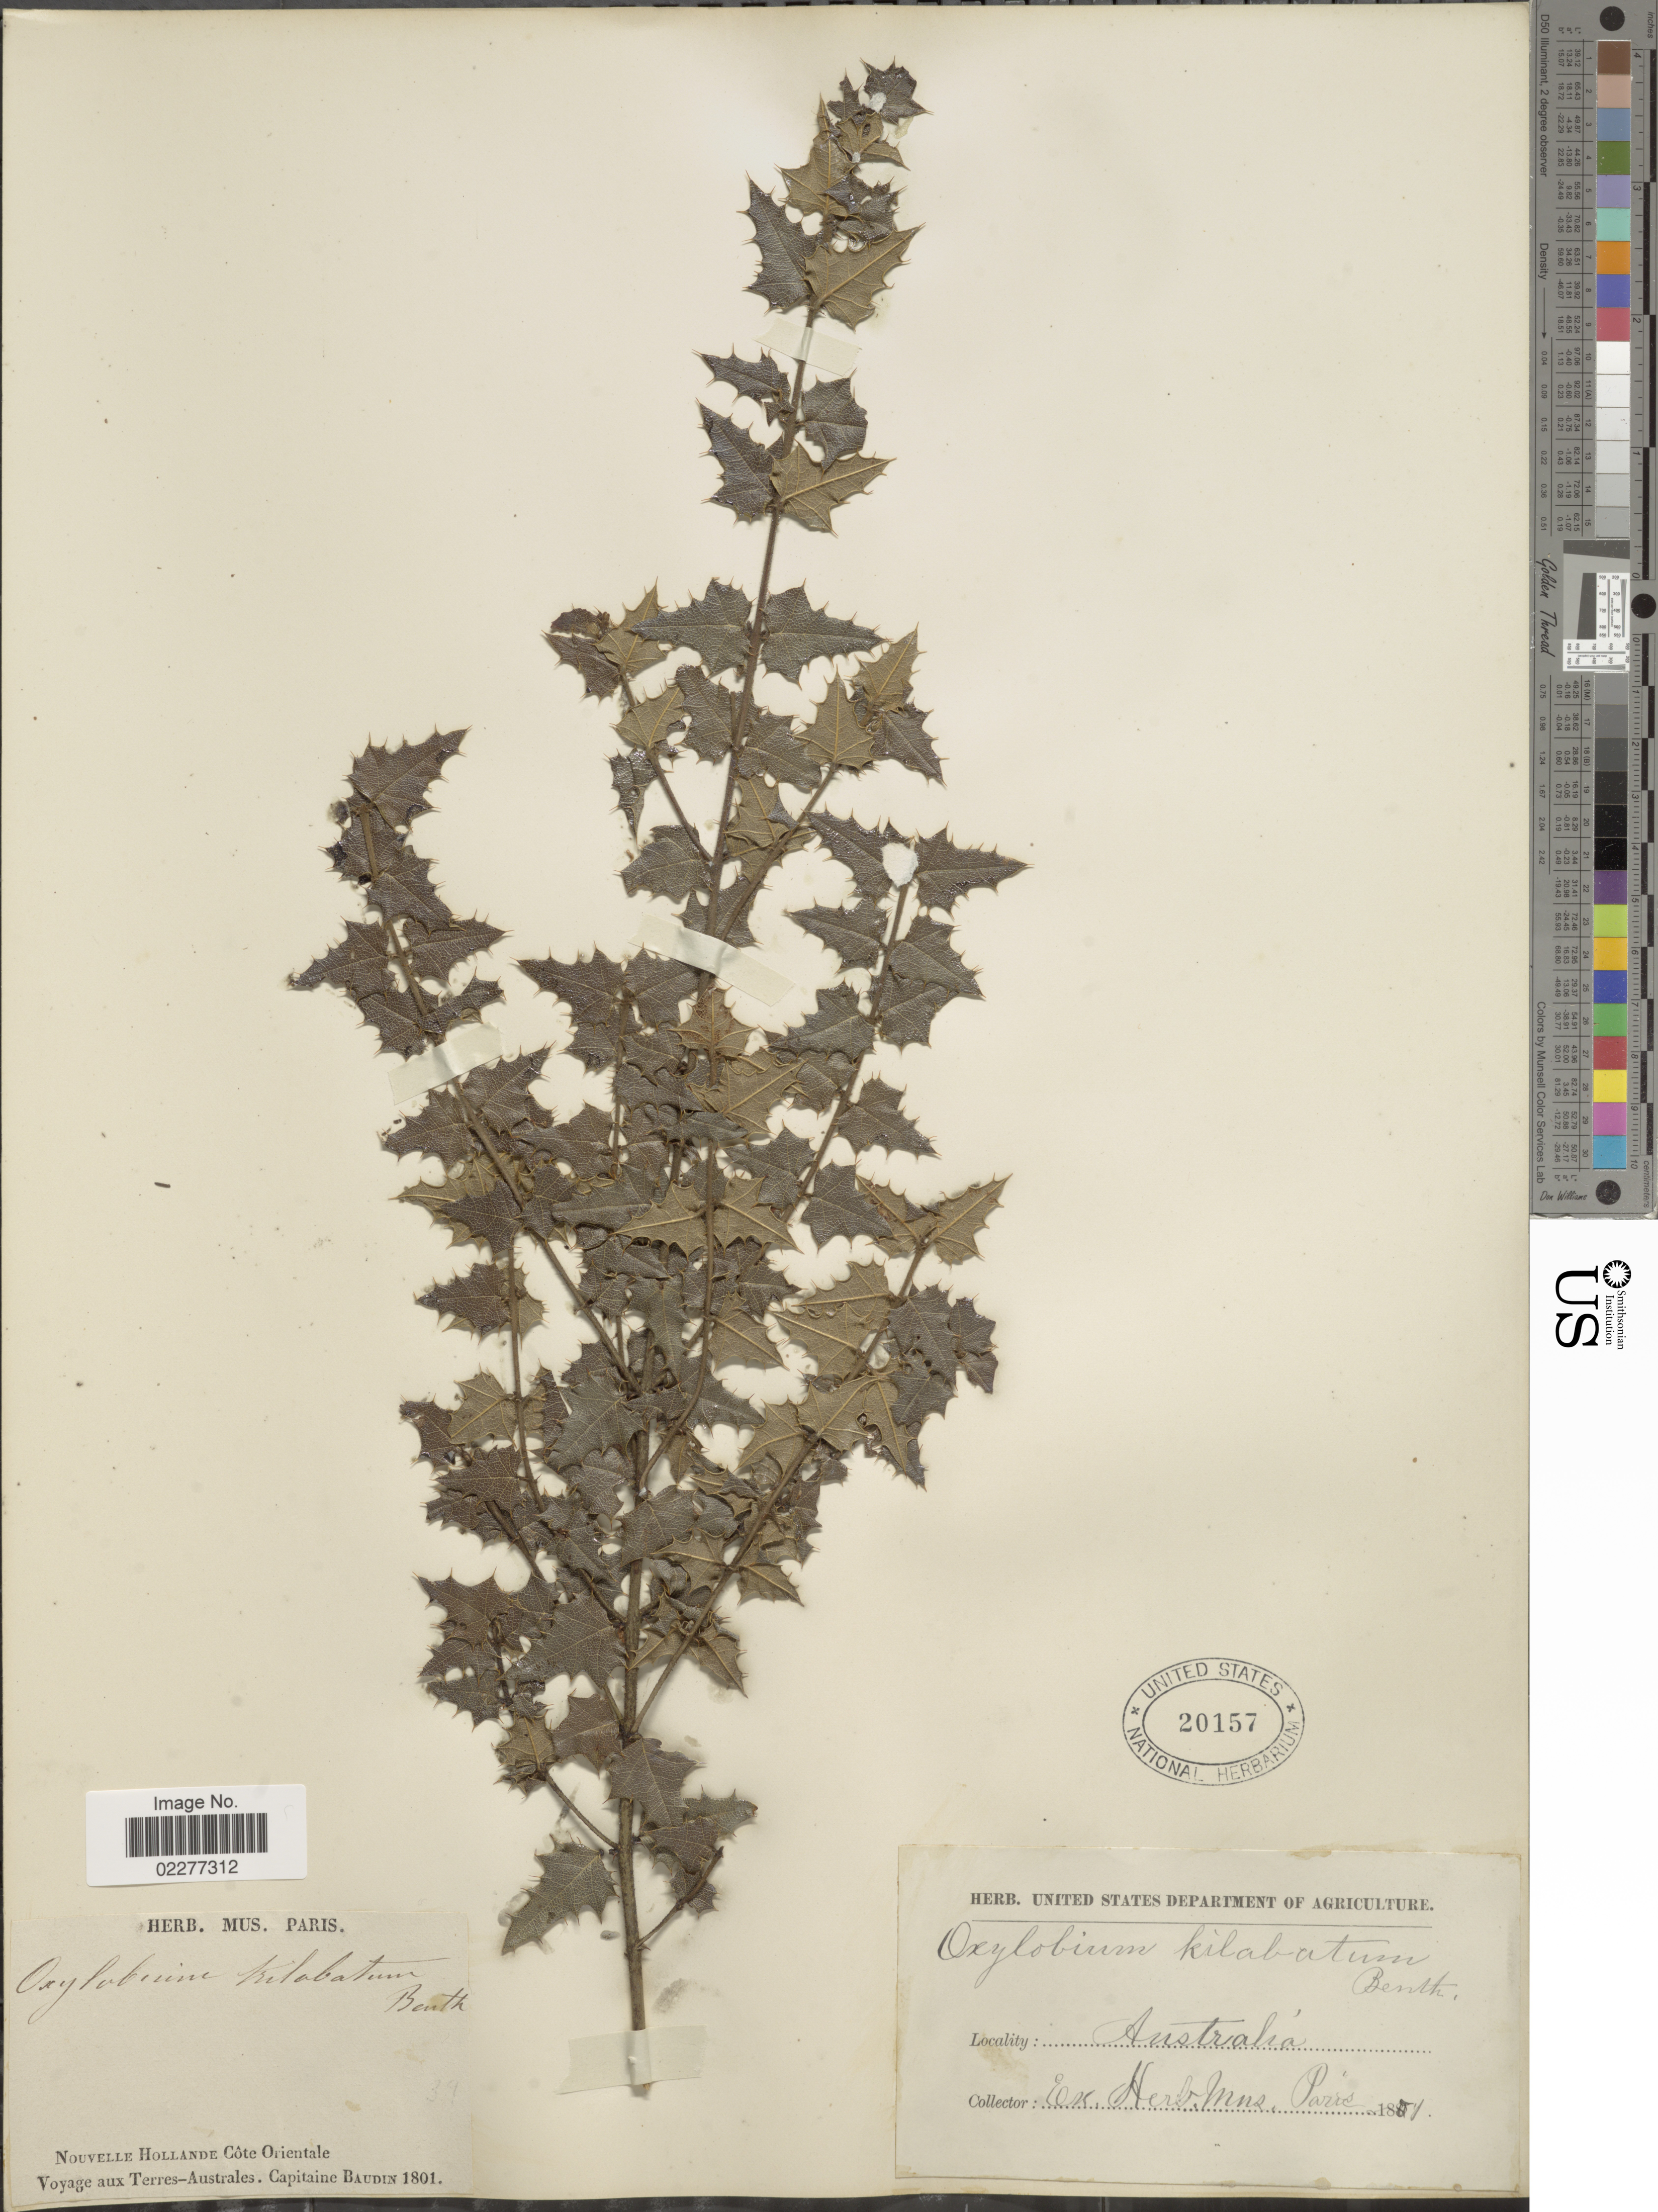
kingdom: Plantae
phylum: Tracheophyta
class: Magnoliopsida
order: Fabales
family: Fabaceae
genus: Oxylobium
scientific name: Oxylobium trilobatum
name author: Benth.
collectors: T. Baudin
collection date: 1801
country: Australia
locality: Nouvelle Hollande Côte Orientale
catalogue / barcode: US 20157